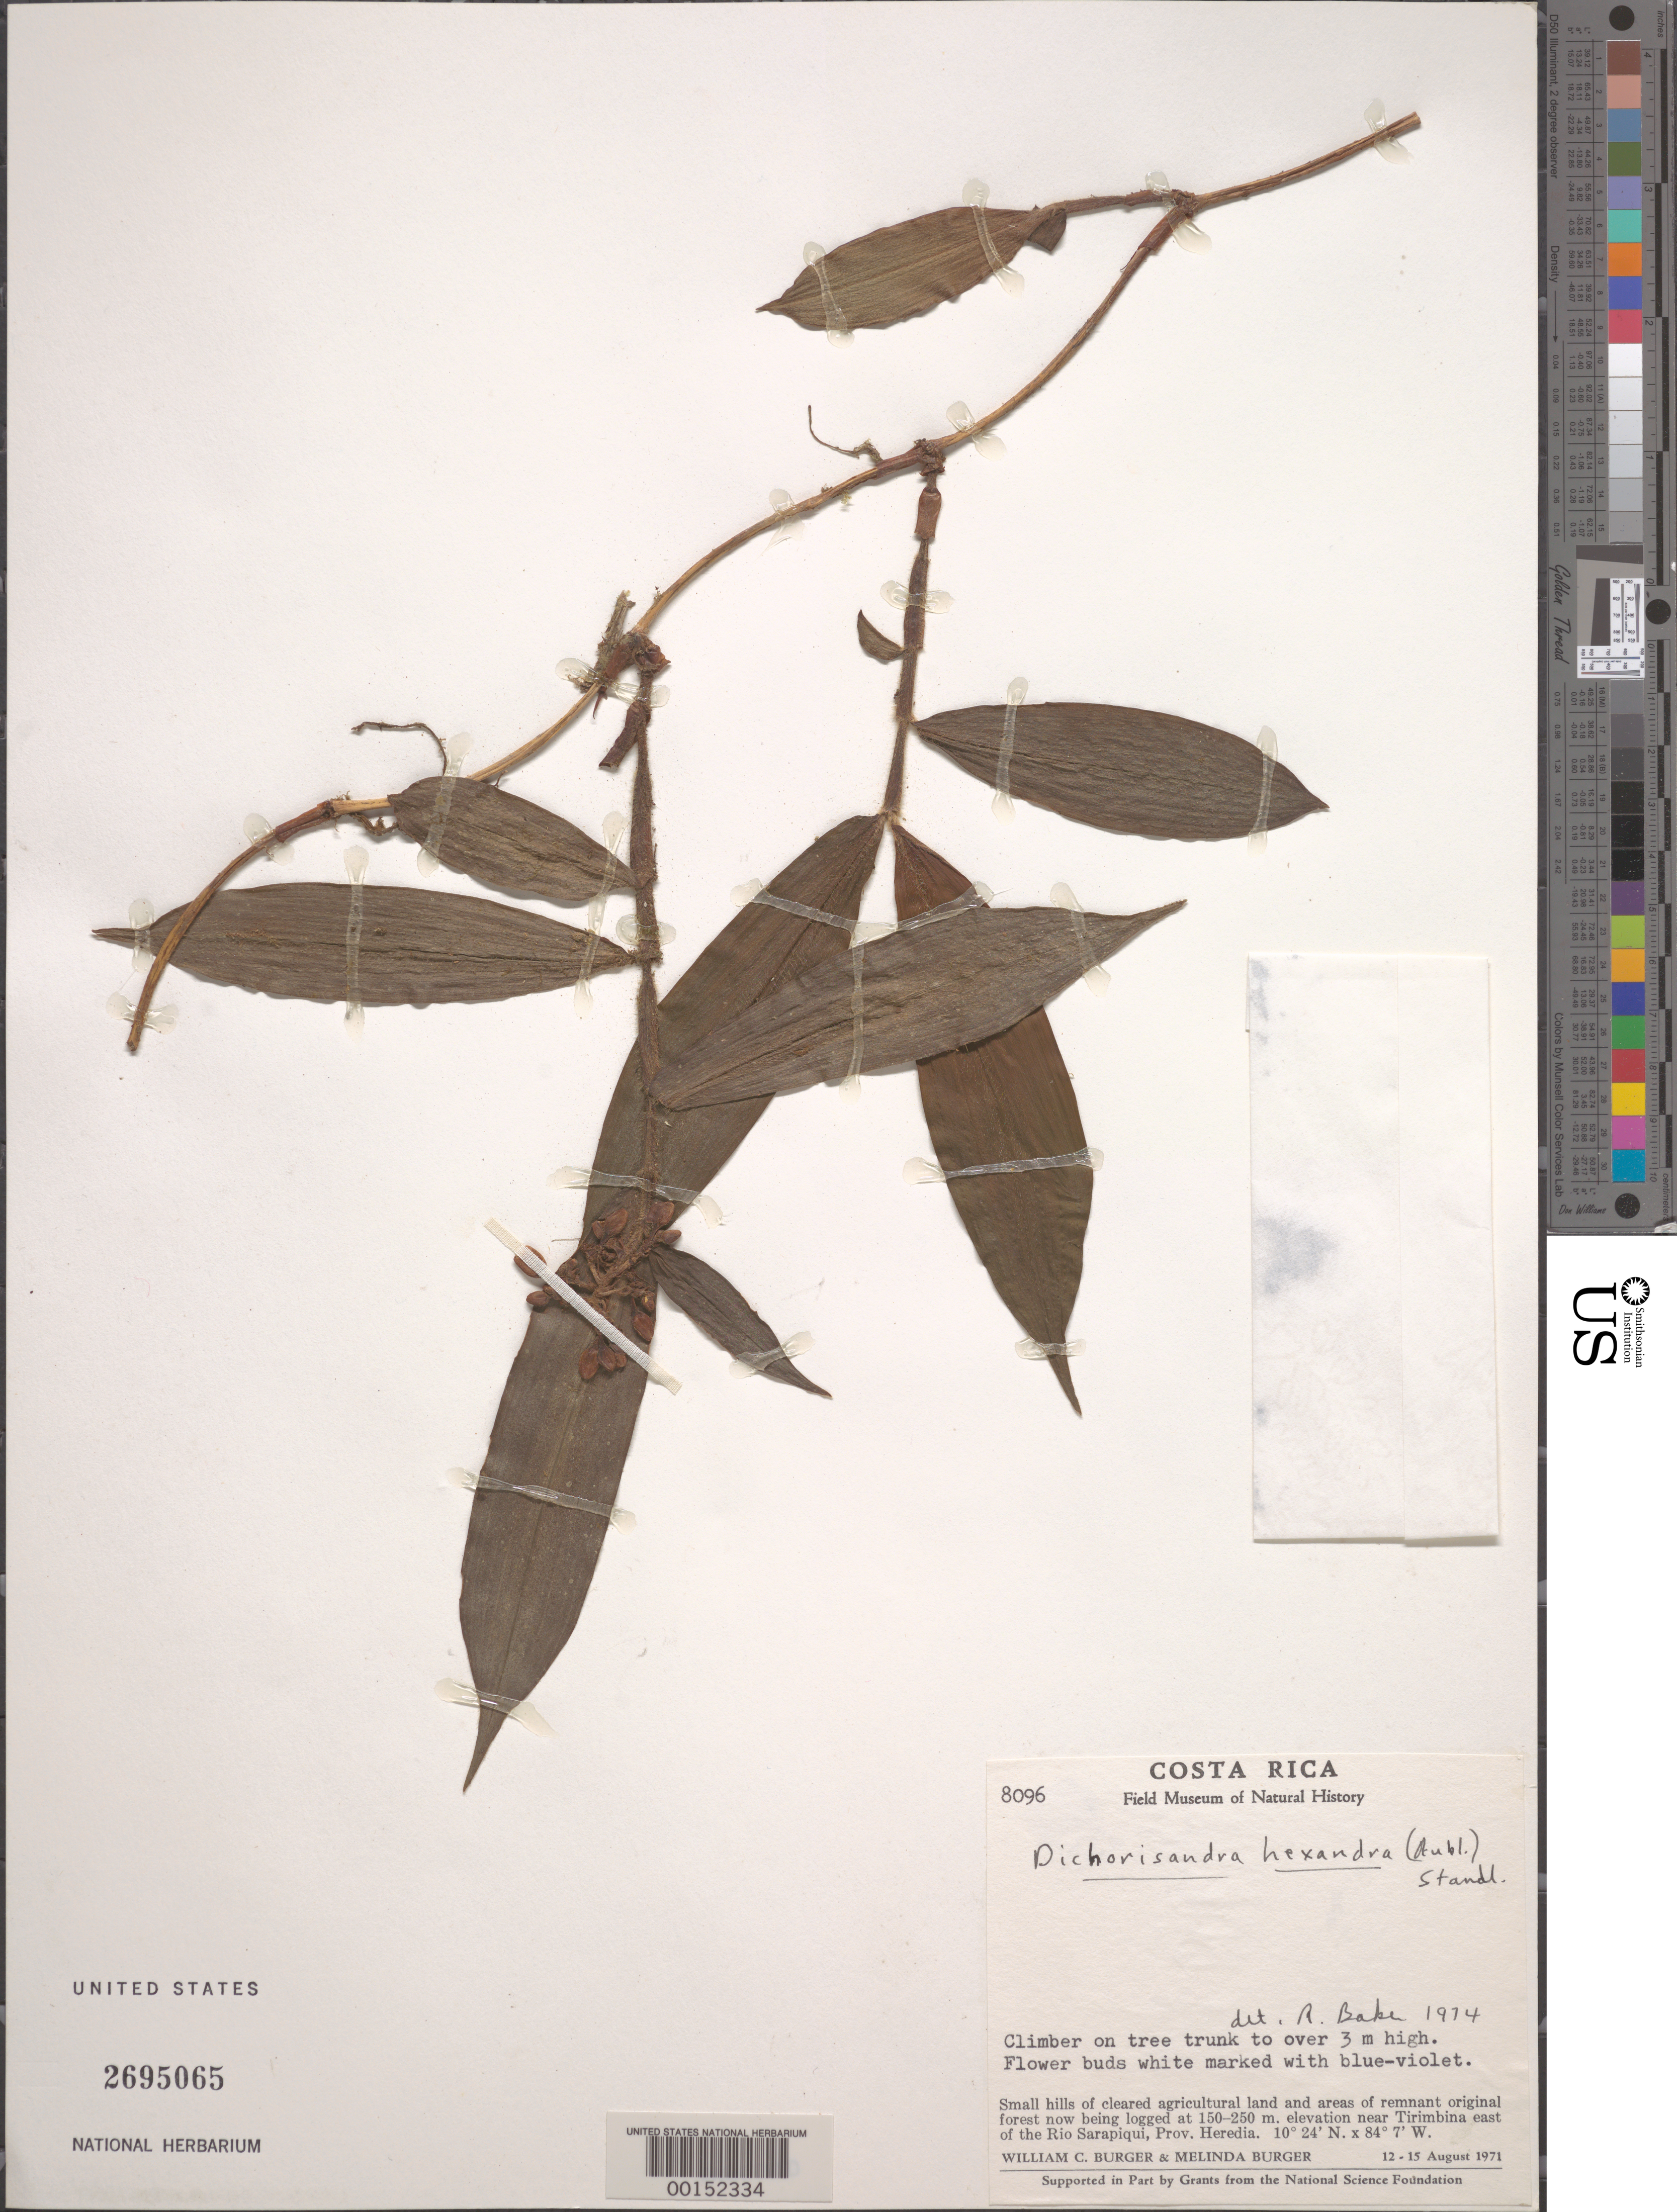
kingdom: Plantae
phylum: Tracheophyta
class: Liliopsida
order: Commelinales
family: Commelinaceae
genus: Dichorisandra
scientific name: Dichorisandra hexandra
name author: (Aubl.) Standl.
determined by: Baker, R. T.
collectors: W. Burger & M. Burger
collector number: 8096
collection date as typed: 12 Aug 1971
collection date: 1971-08-12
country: Costa Rica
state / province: Heredia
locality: Tirimbina, e of rio Sarapiqui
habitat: On tree trunk, remnant forest being logged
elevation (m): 150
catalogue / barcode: US 2695065